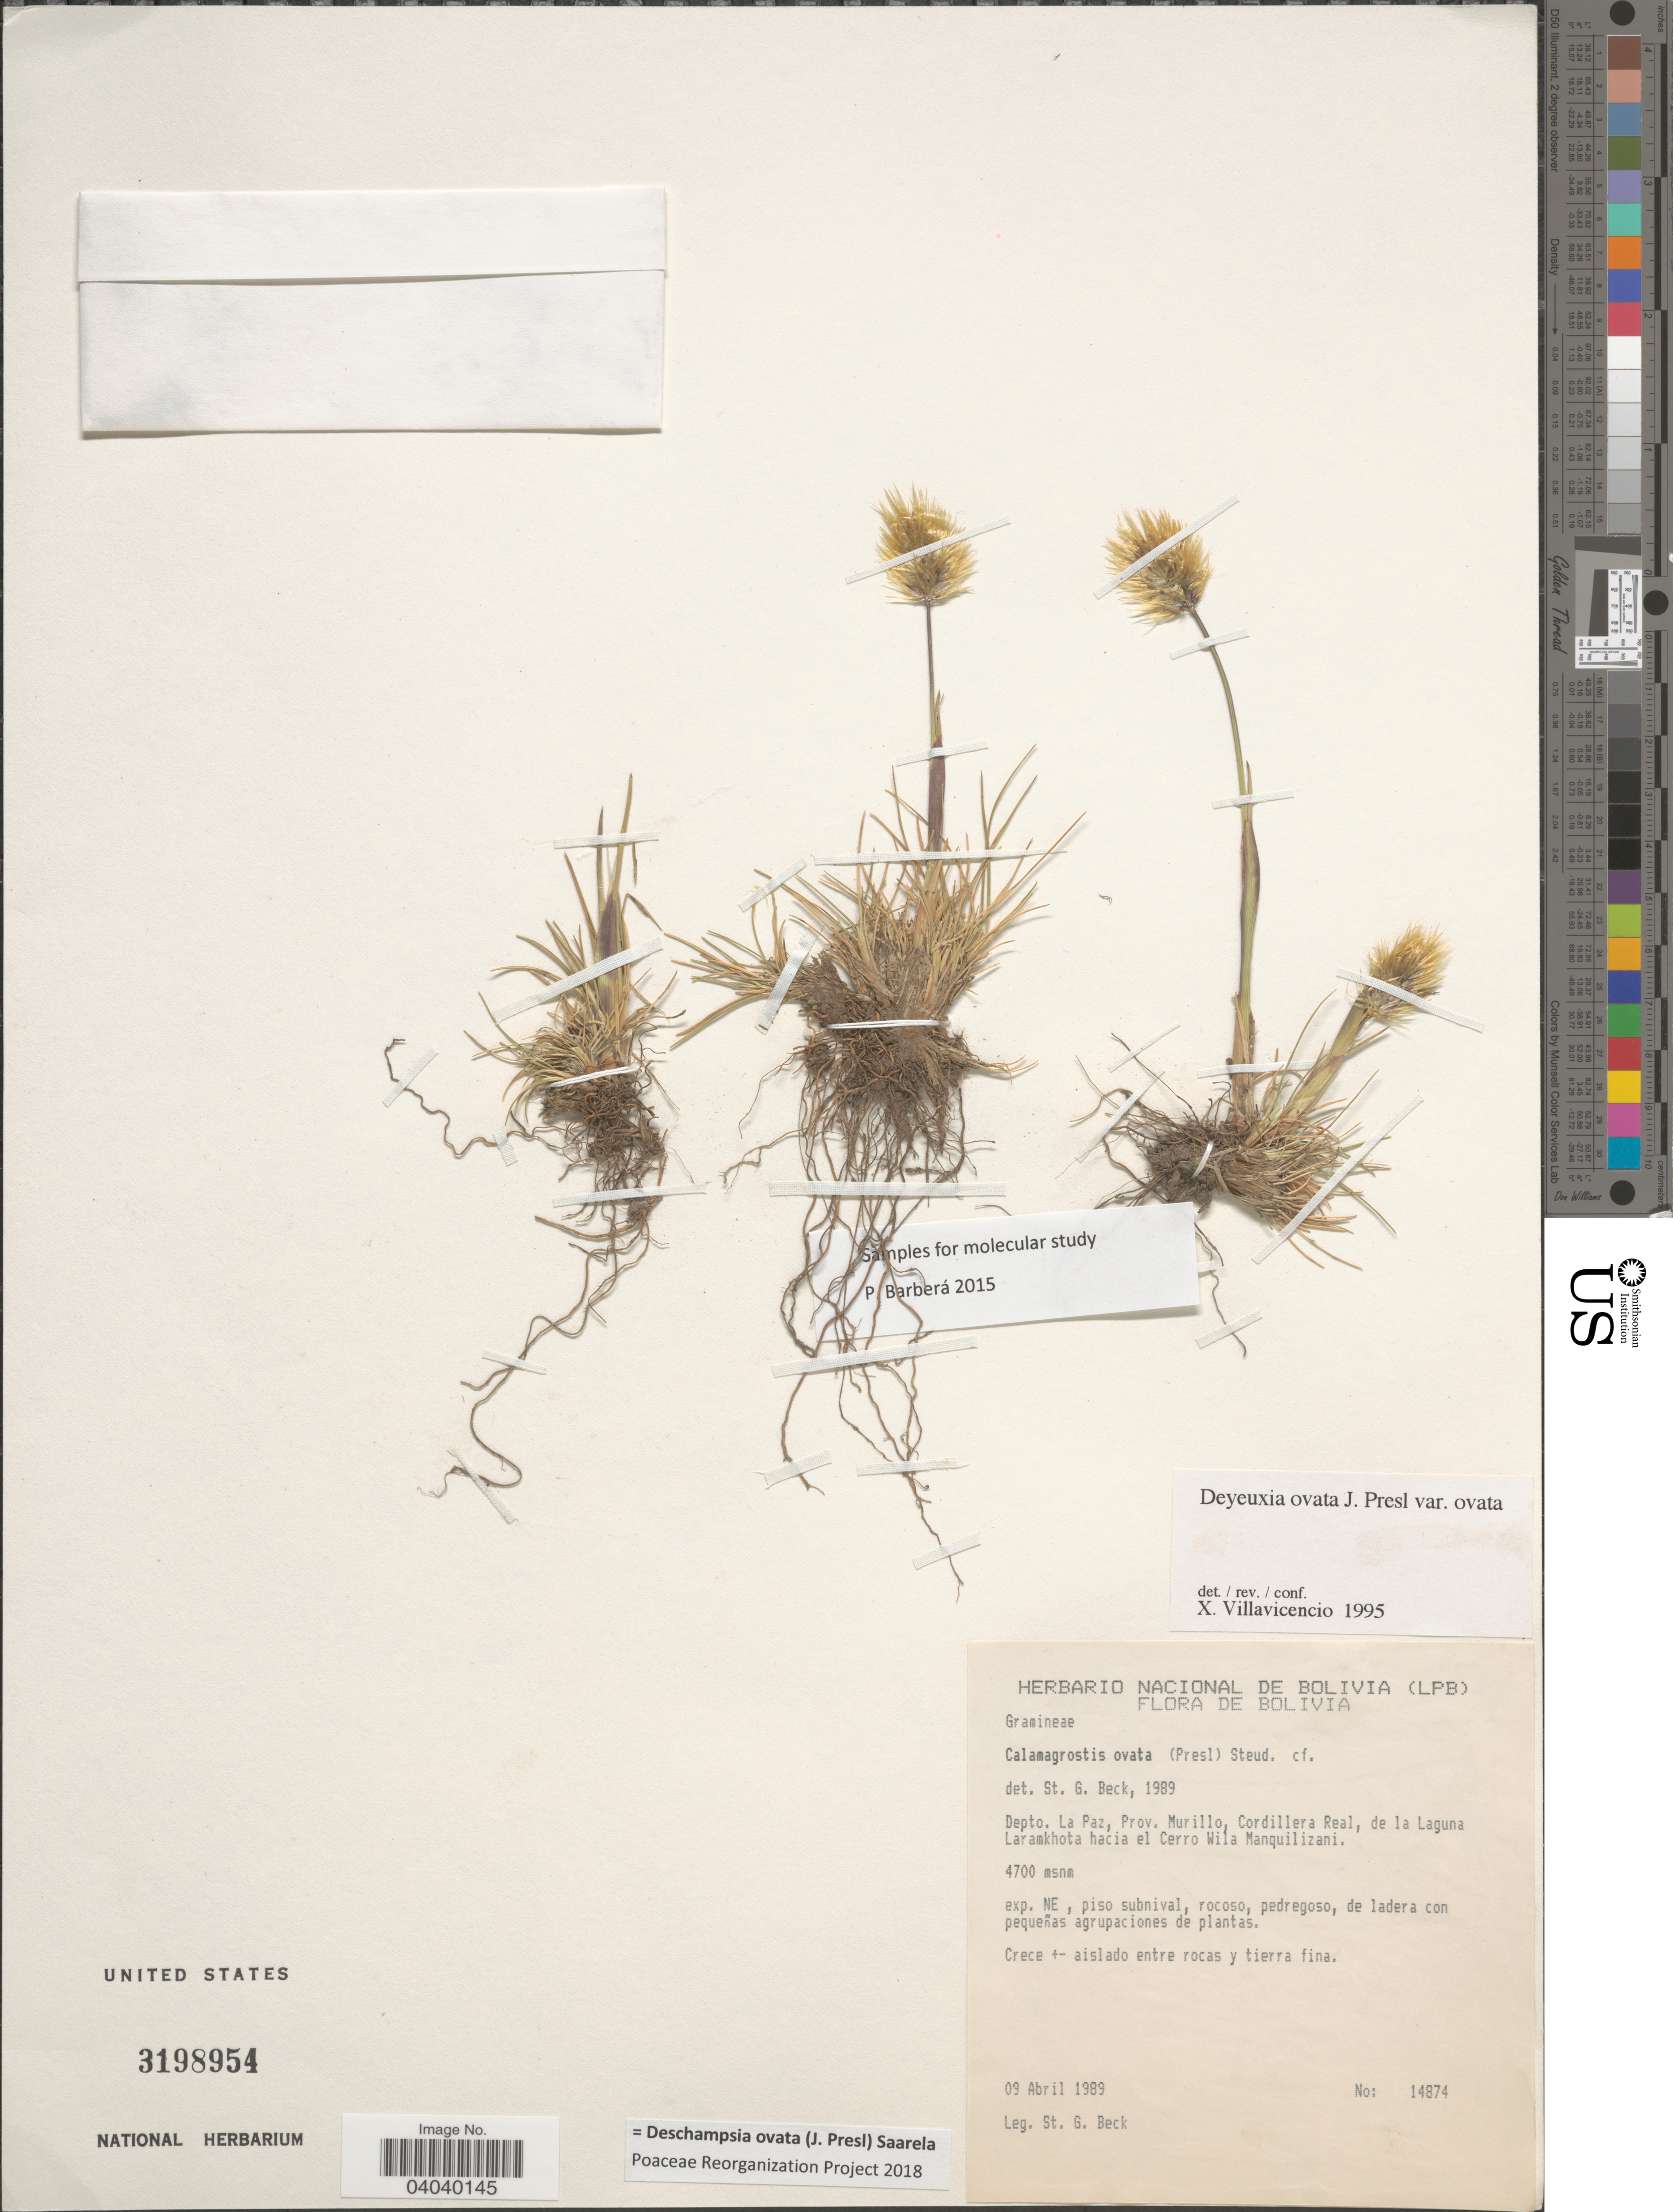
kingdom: Plantae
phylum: Tracheophyta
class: Liliopsida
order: Poales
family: Poaceae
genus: Deschampsia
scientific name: Deschampsia ovata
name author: (J. Presl) Saarela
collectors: S. G. Beck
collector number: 14874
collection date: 1989-04-09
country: Bolivia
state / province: La Paz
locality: Depto. La Paz, Prov. Murillo, Cordillera Real, de la Laguna Laramkhota hacia el Cerro Wila Manquilizani, exp. NE.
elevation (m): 4700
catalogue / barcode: US 3198954